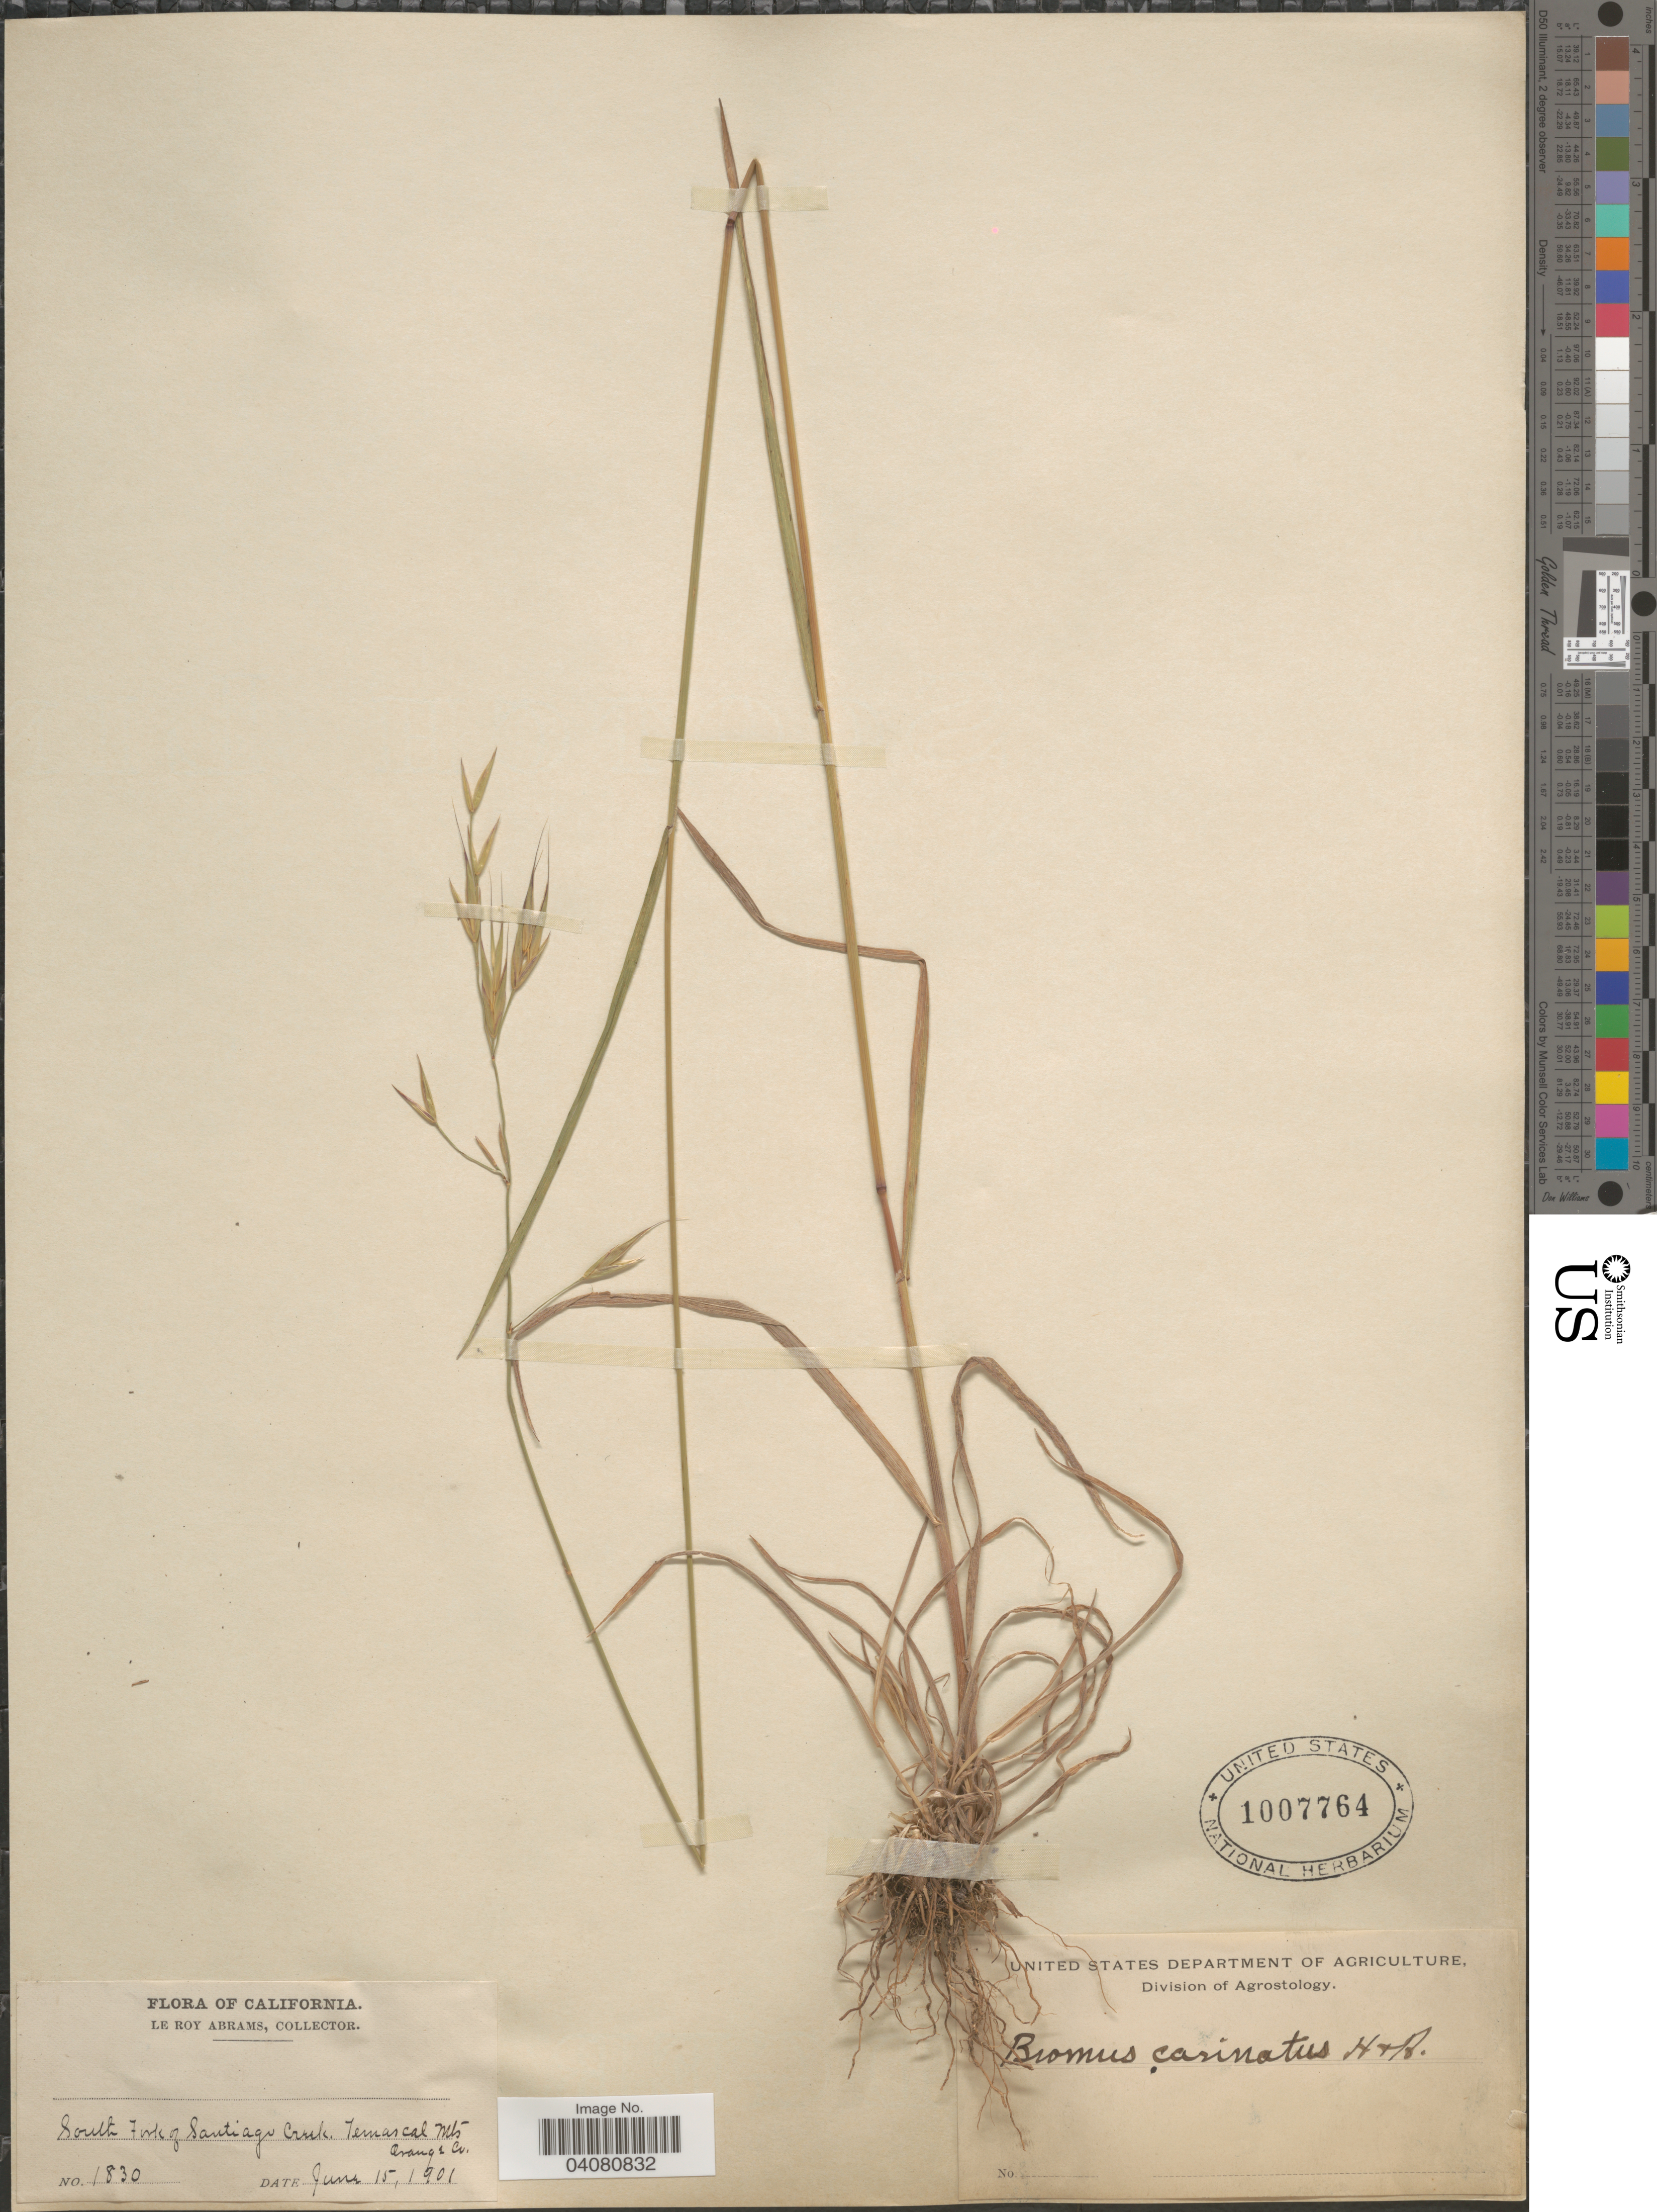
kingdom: Plantae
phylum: Tracheophyta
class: Liliopsida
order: Poales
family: Poaceae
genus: Bromus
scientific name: Bromus carinatus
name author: Hook. & Arn.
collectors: L. Abrams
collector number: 1830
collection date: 1901-06-15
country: United States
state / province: California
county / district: Orange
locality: South Fork of Santiago Creek. Temascal Mts. Orange Co.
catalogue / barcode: US 1007764